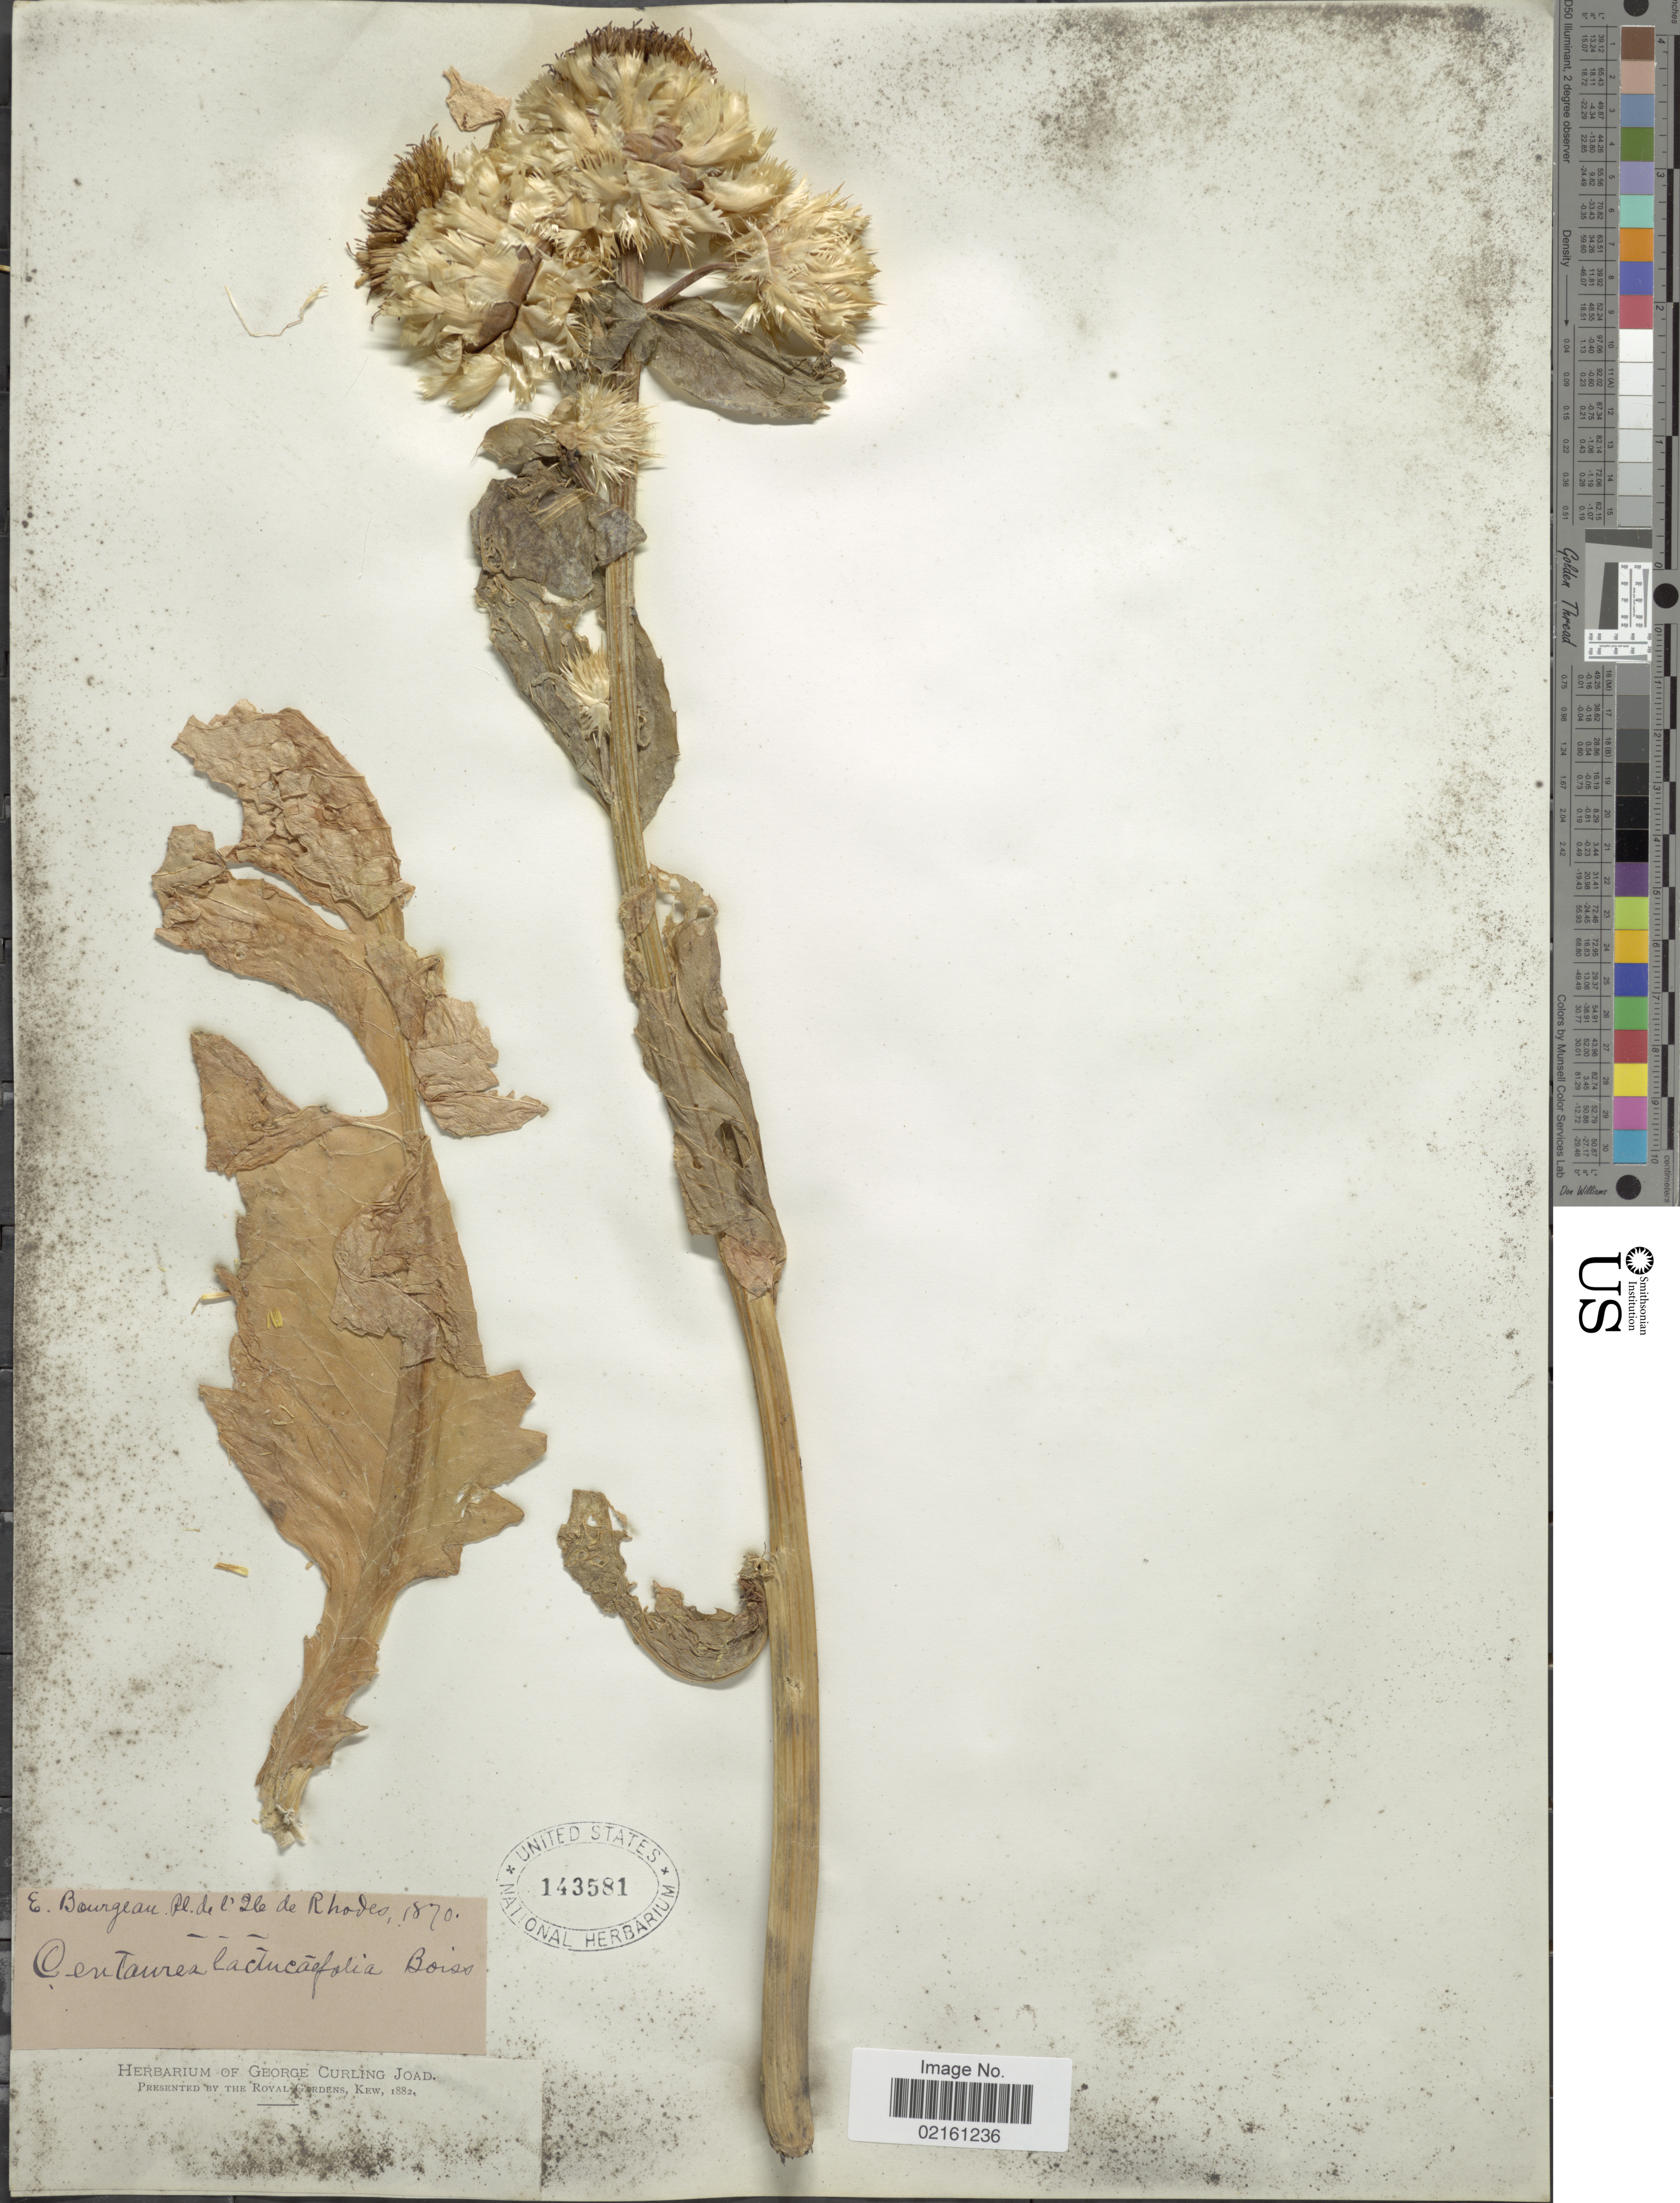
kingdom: Plantae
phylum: Tracheophyta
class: Magnoliopsida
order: Asterales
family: Asteraceae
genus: Centaurea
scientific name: Centaurea lactucifolia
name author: Boiss.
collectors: E. Bourgeau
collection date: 1870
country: Greece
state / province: South Aegean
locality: Ile de Rhodes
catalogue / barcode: US 143581